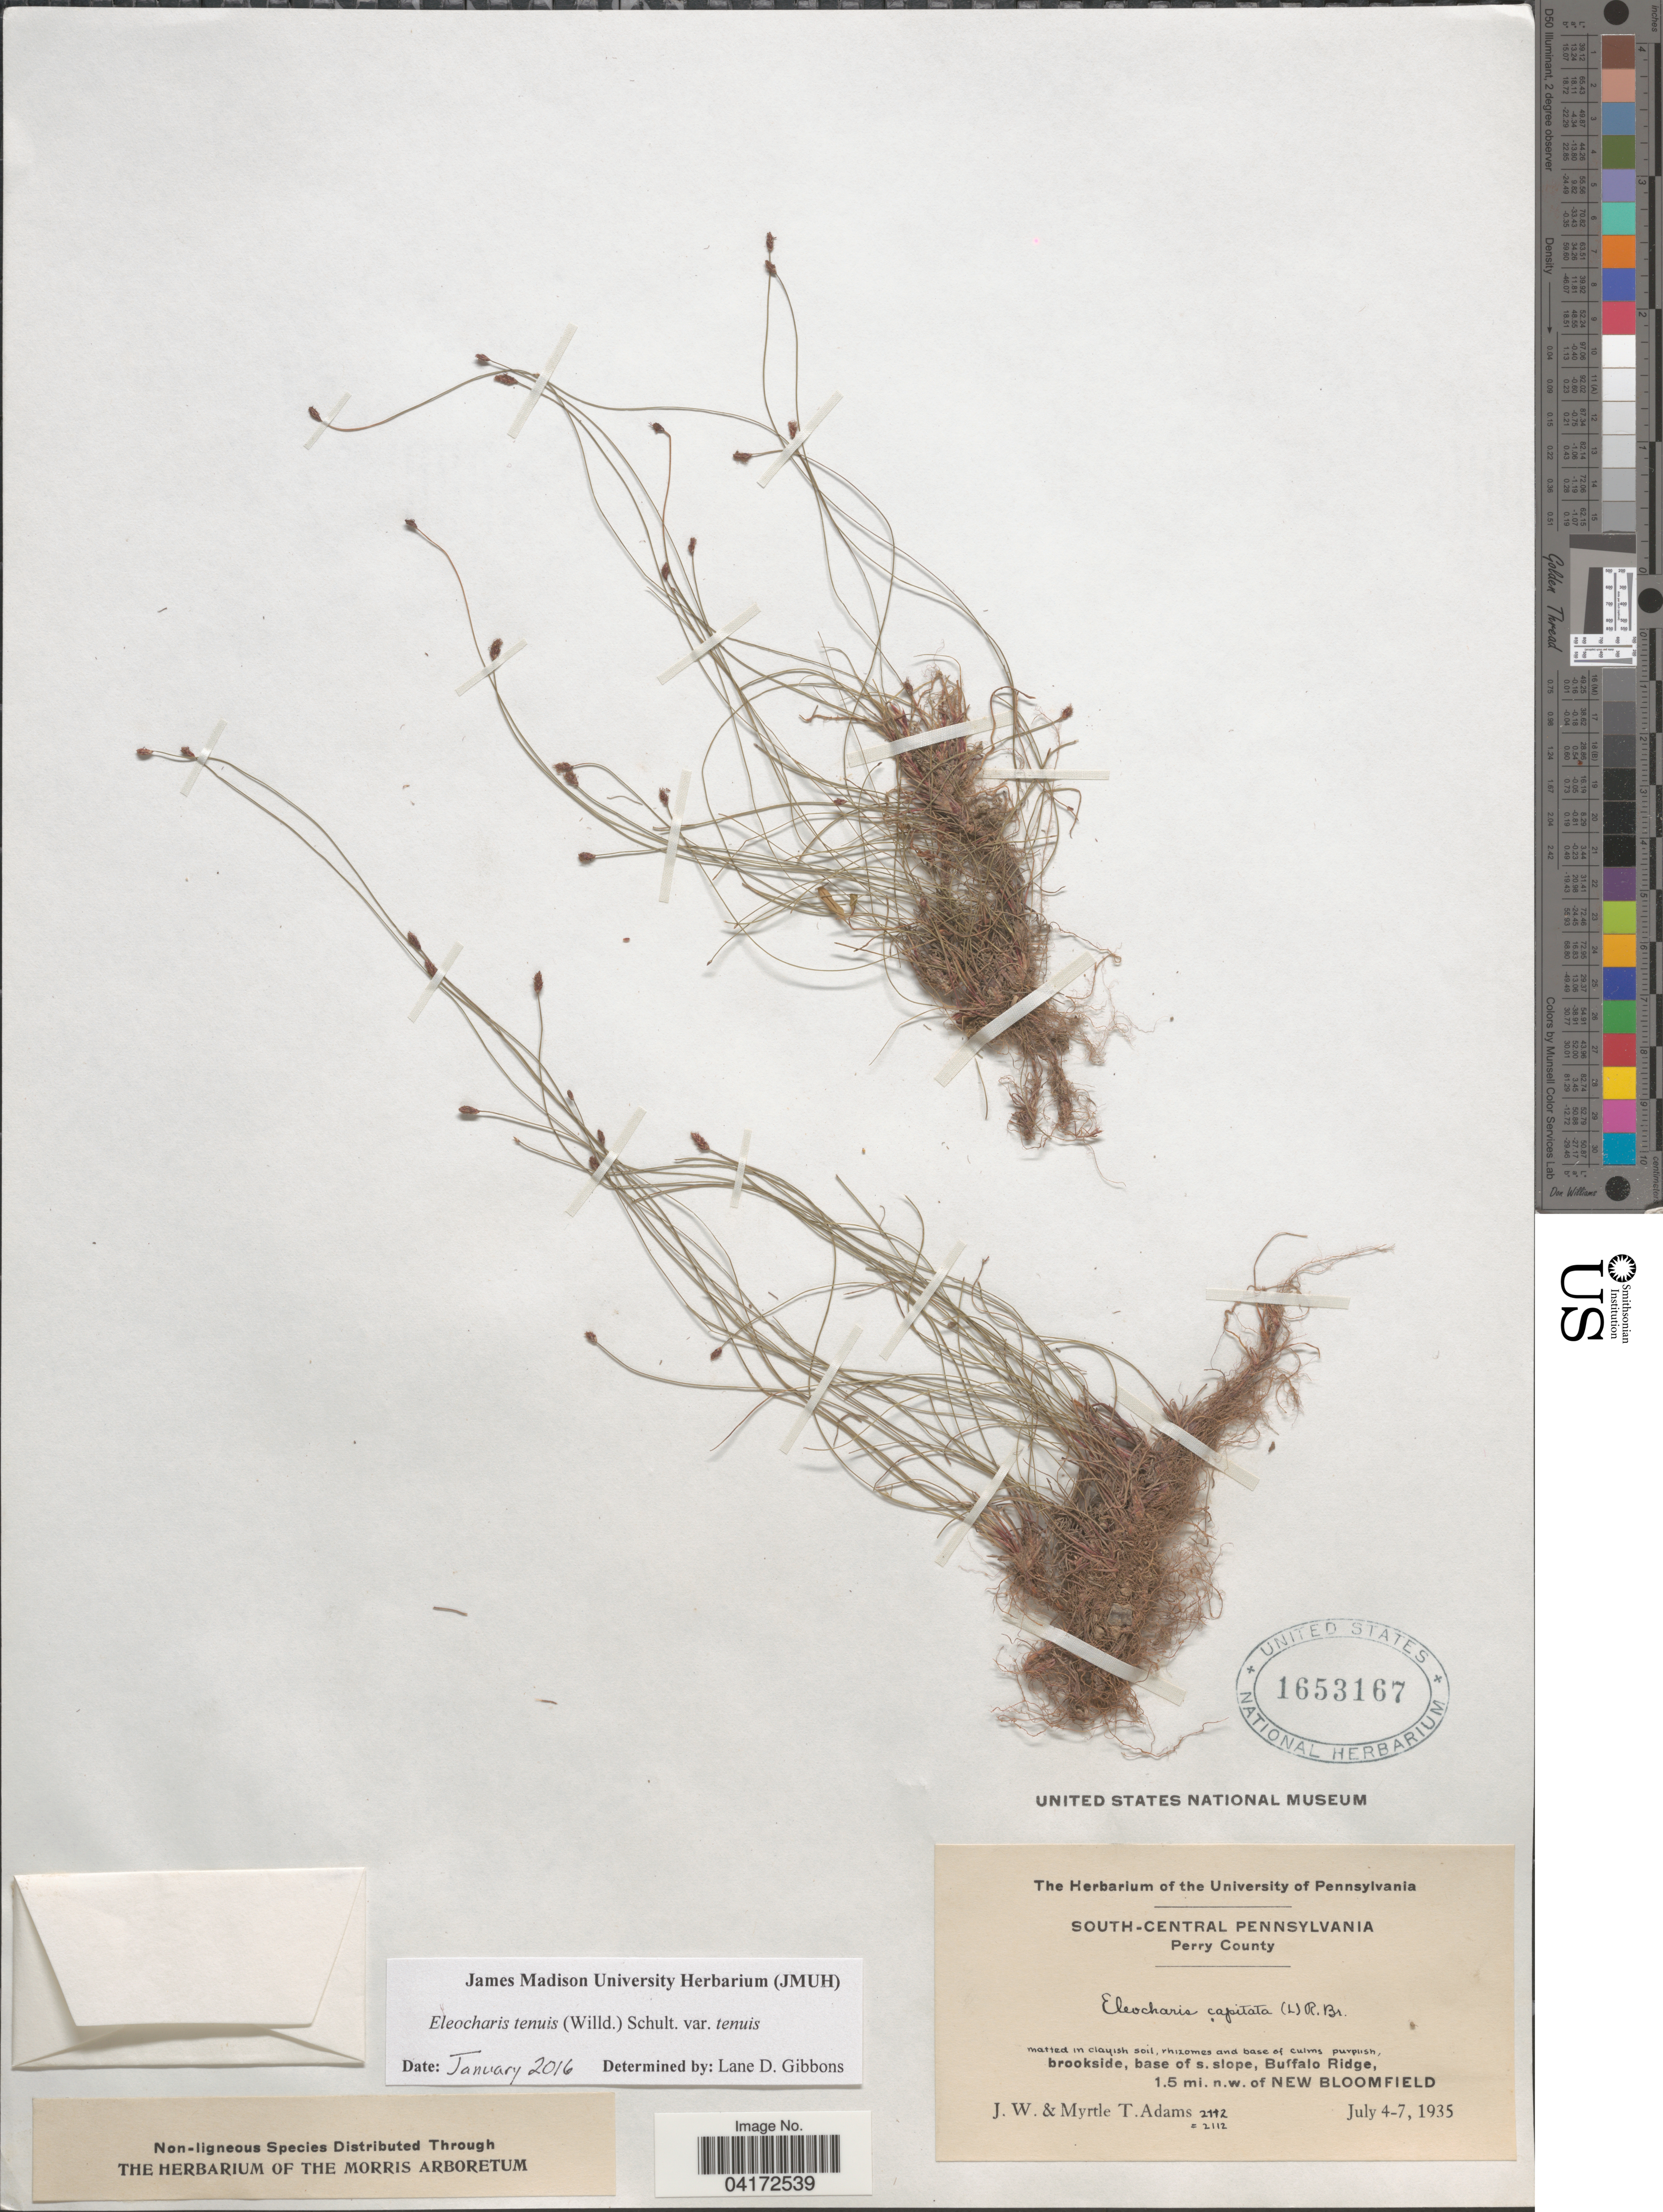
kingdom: Plantae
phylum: Tracheophyta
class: Liliopsida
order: Poales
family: Cyperaceae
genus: Eleocharis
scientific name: Eleocharis tenuis var. tenuis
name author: (Willd.) Schult.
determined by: Gibbons, Lane D.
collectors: J. Adams & M. T. Adams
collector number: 2112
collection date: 1935-07-04/1935-07-07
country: United States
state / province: Pennsylvania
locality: South-Central Pennsylvania. Perry County. Brookside, base of s. slope, Buffalo Ridge, 1.5 mi. n.w. of New Bloomfield.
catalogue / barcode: US 1653167